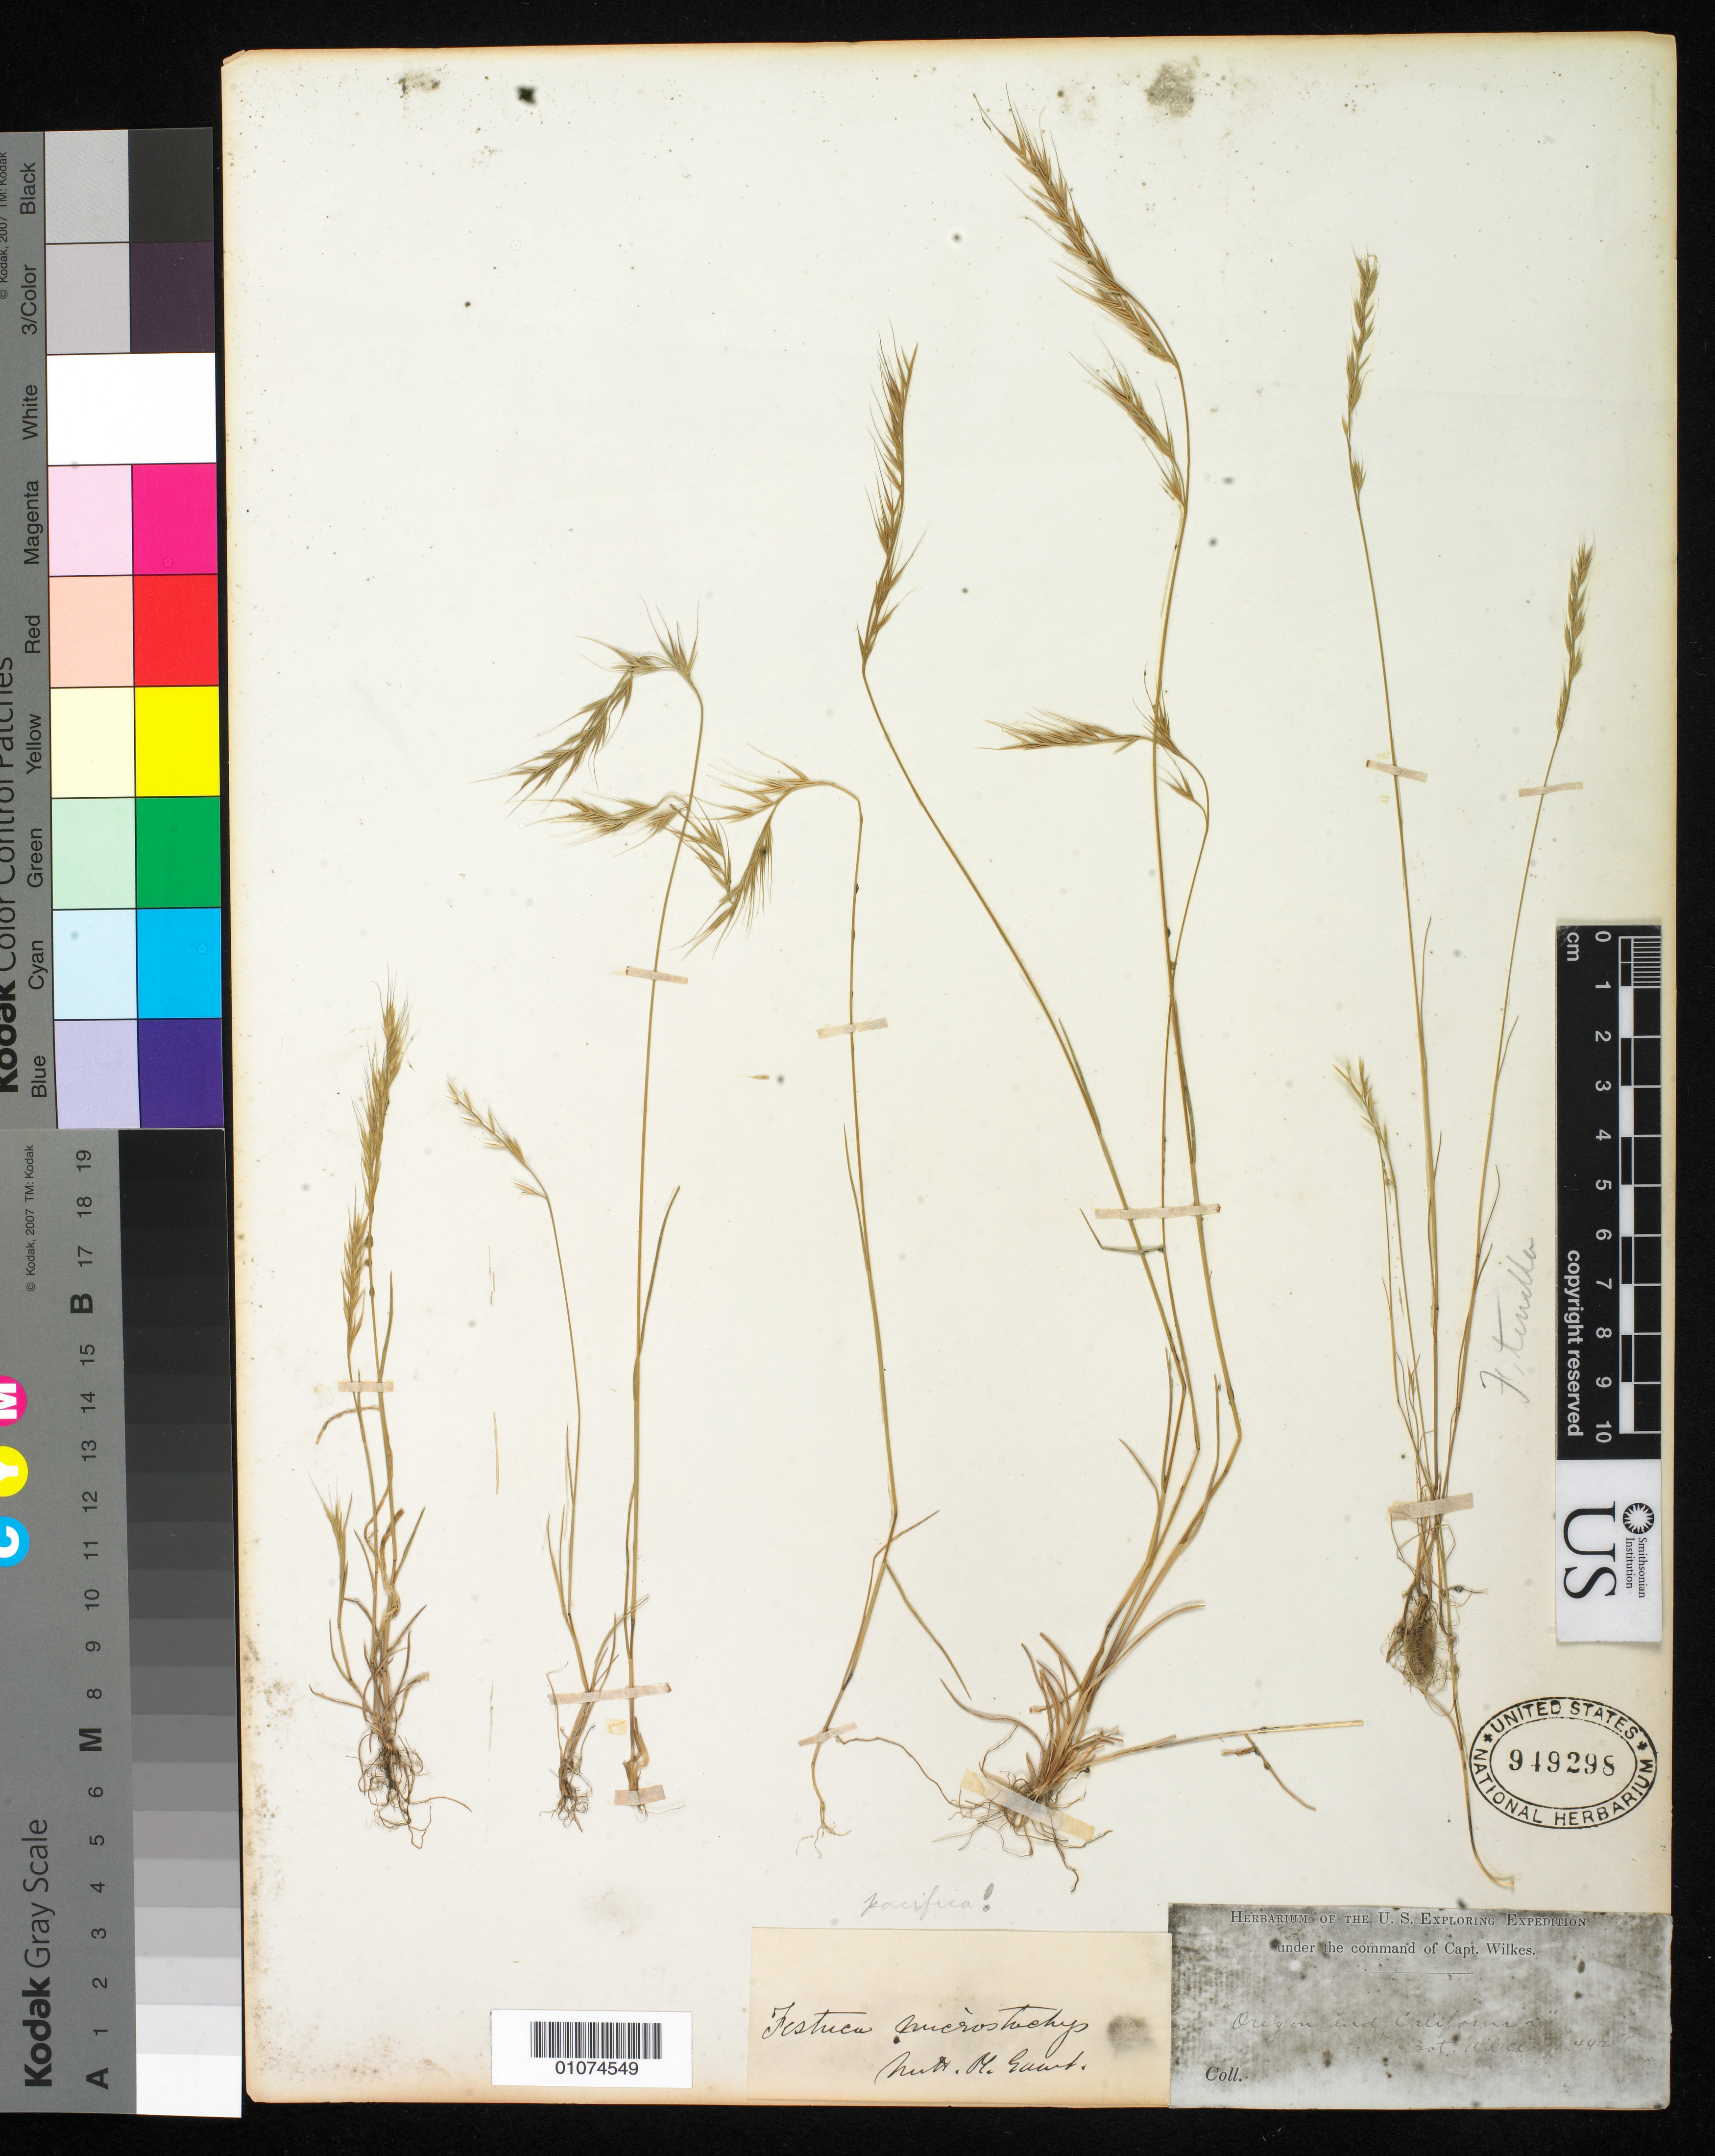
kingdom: Plantae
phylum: Tracheophyta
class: Liliopsida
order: Poales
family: Poaceae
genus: Festuca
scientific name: Festuca microstachys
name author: Nutt.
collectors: Wilkes Explor. Exped.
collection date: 1838/1842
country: United States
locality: Oregon and California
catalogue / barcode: US 949298